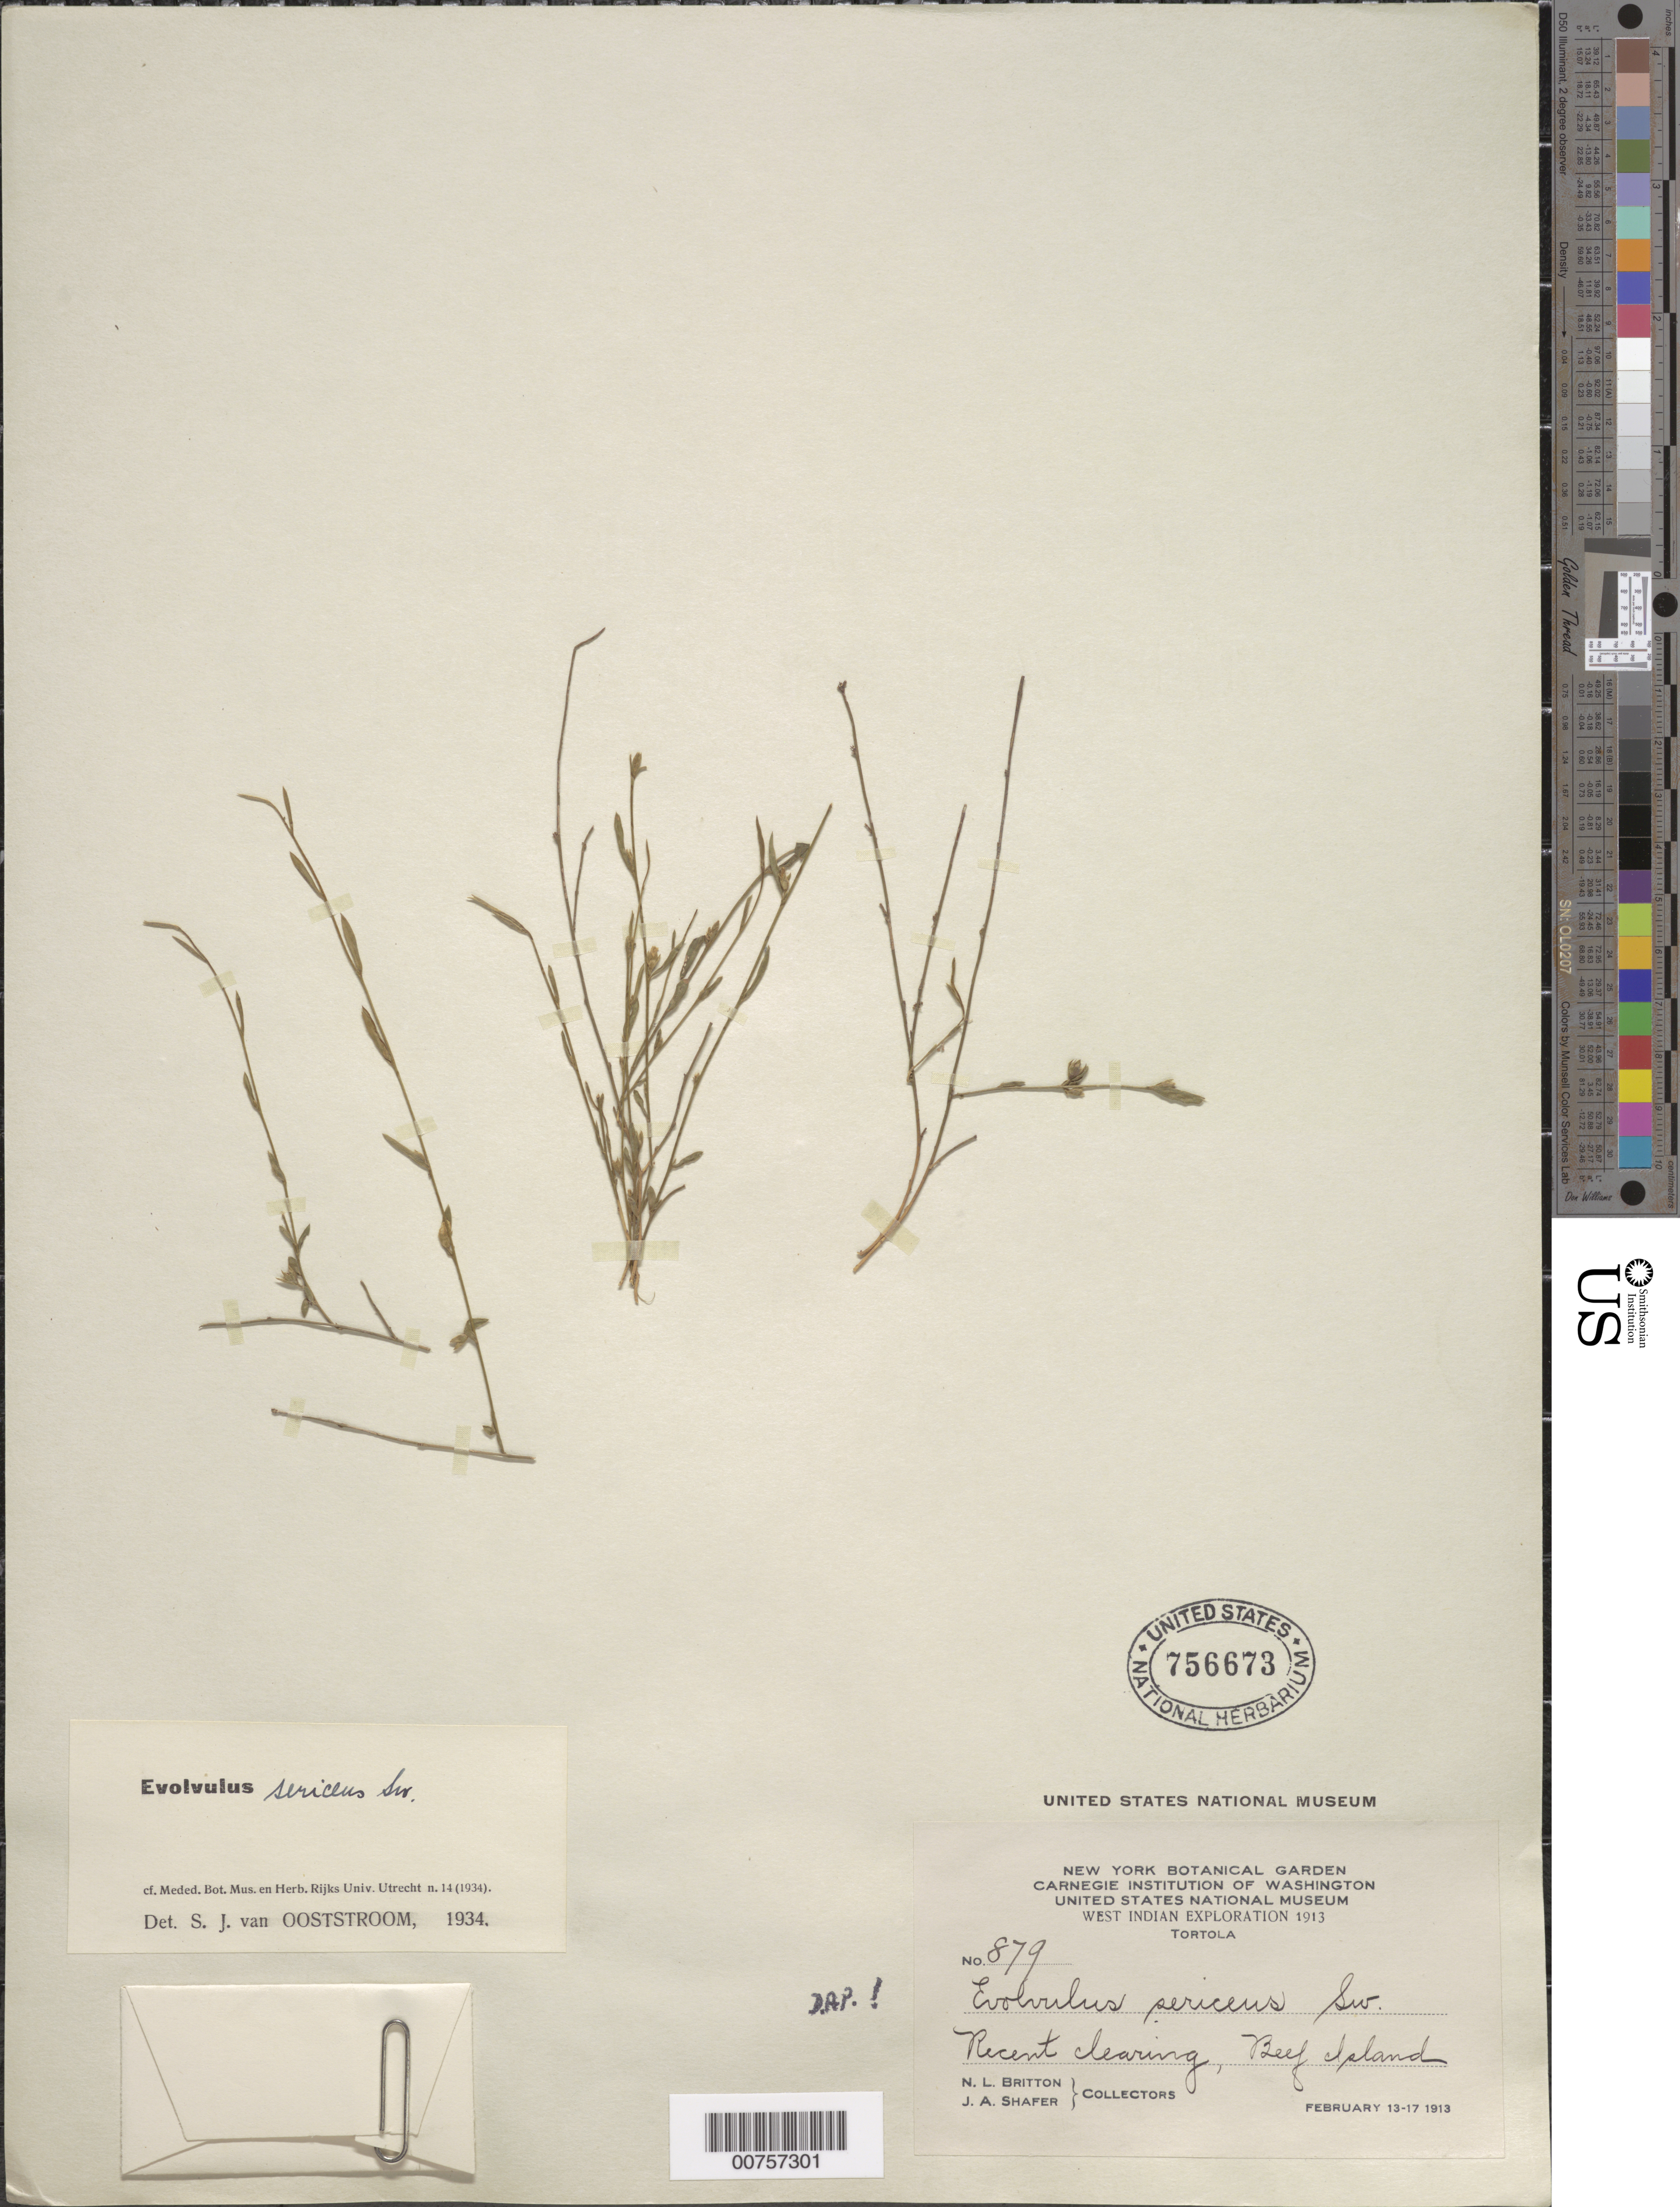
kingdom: Plantae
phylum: Tracheophyta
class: Magnoliopsida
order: Solanales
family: Convolvulaceae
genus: Evolvulus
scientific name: Evolvulus sericeus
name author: Sw.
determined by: Ooststroom, S. J. van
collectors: N. Britton & J. A. Shafer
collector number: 879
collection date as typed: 13 Feb 1913 to 17 Feb 1913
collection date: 1913-02-13/1913-02-17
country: British Virgin Islands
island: Tortola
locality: Beef Island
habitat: Recent clearing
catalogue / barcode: US 756673